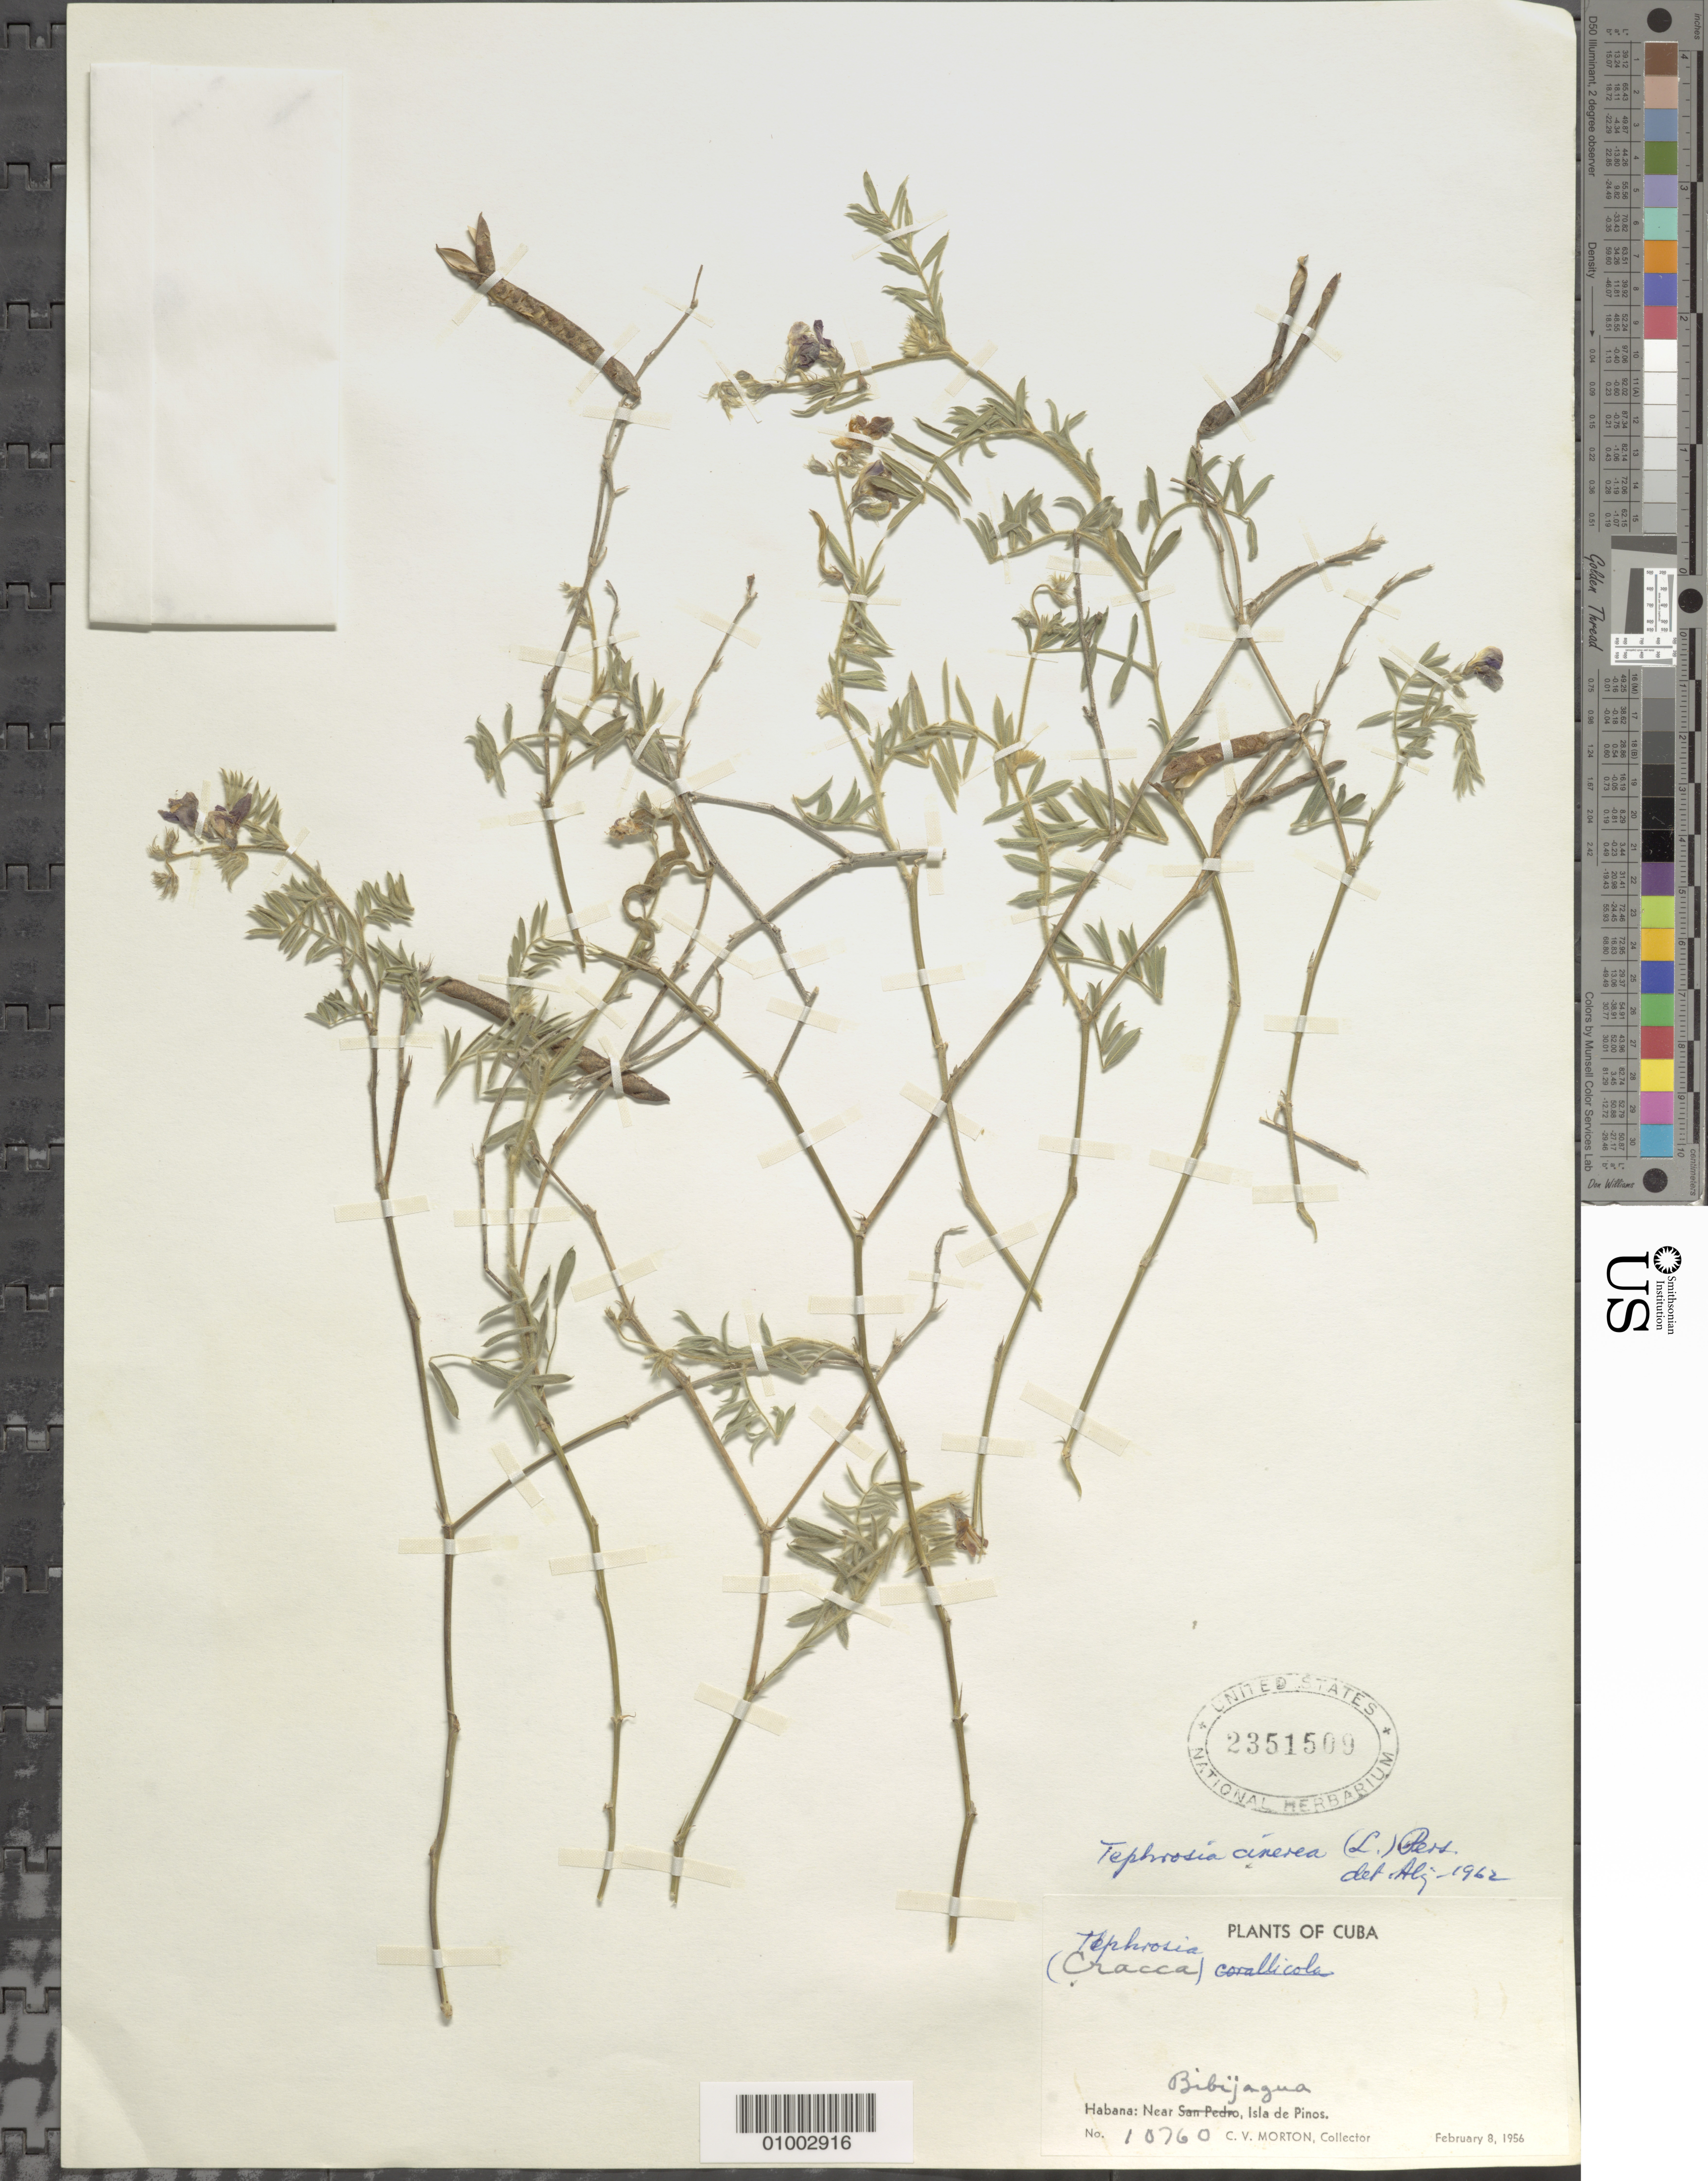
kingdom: Plantae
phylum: Tracheophyta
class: Magnoliopsida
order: Fabales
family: Fabaceae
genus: Tephrosia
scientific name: Tephrosia cinerea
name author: (L.) Pers.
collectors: C. V. Morton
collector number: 10760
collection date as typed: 08 Feb 1956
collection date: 1956-02-08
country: Cuba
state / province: La Habana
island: Cuba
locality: Bibijagua: Isla de Pinos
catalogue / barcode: US 2351509